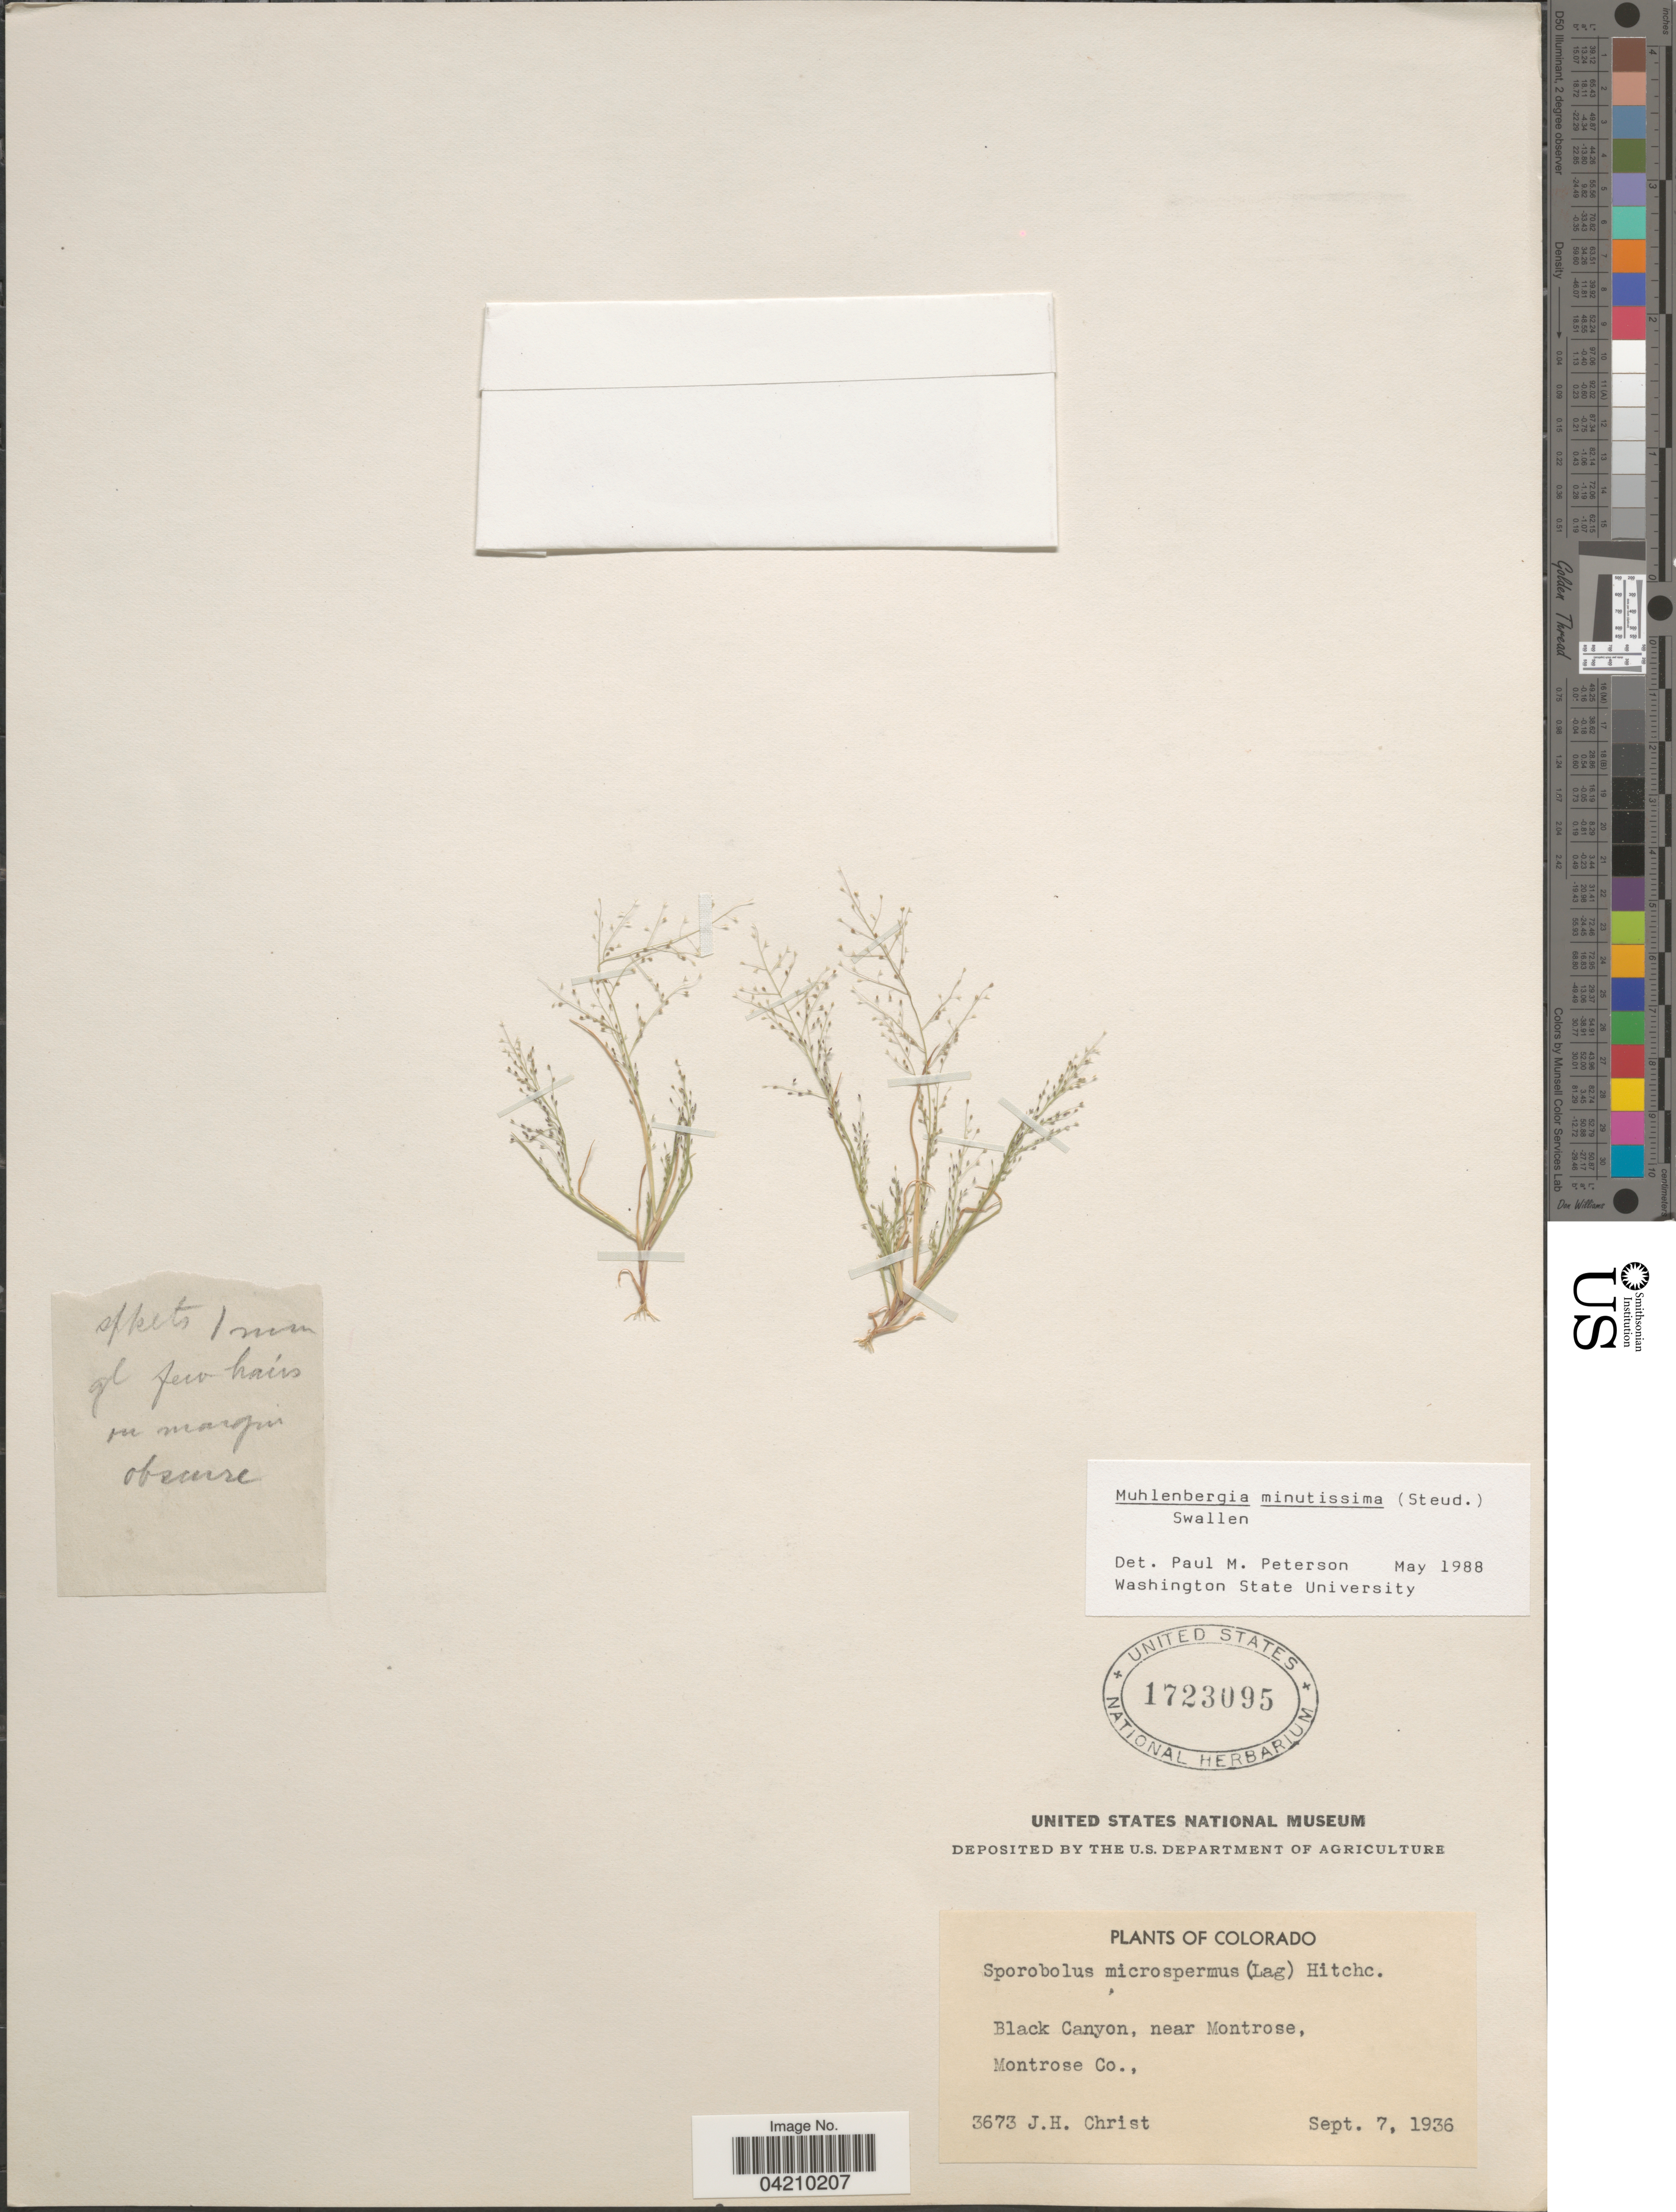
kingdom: Plantae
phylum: Tracheophyta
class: Liliopsida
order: Poales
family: Poaceae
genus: Muhlenbergia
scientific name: Muhlenbergia minutissima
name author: (Steud.) Swallen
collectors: J. H. Christ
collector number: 3673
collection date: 1936-09-07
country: United States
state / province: Colorado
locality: Black Canyon, near Montrose, Montrose Co.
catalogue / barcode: US 1723095